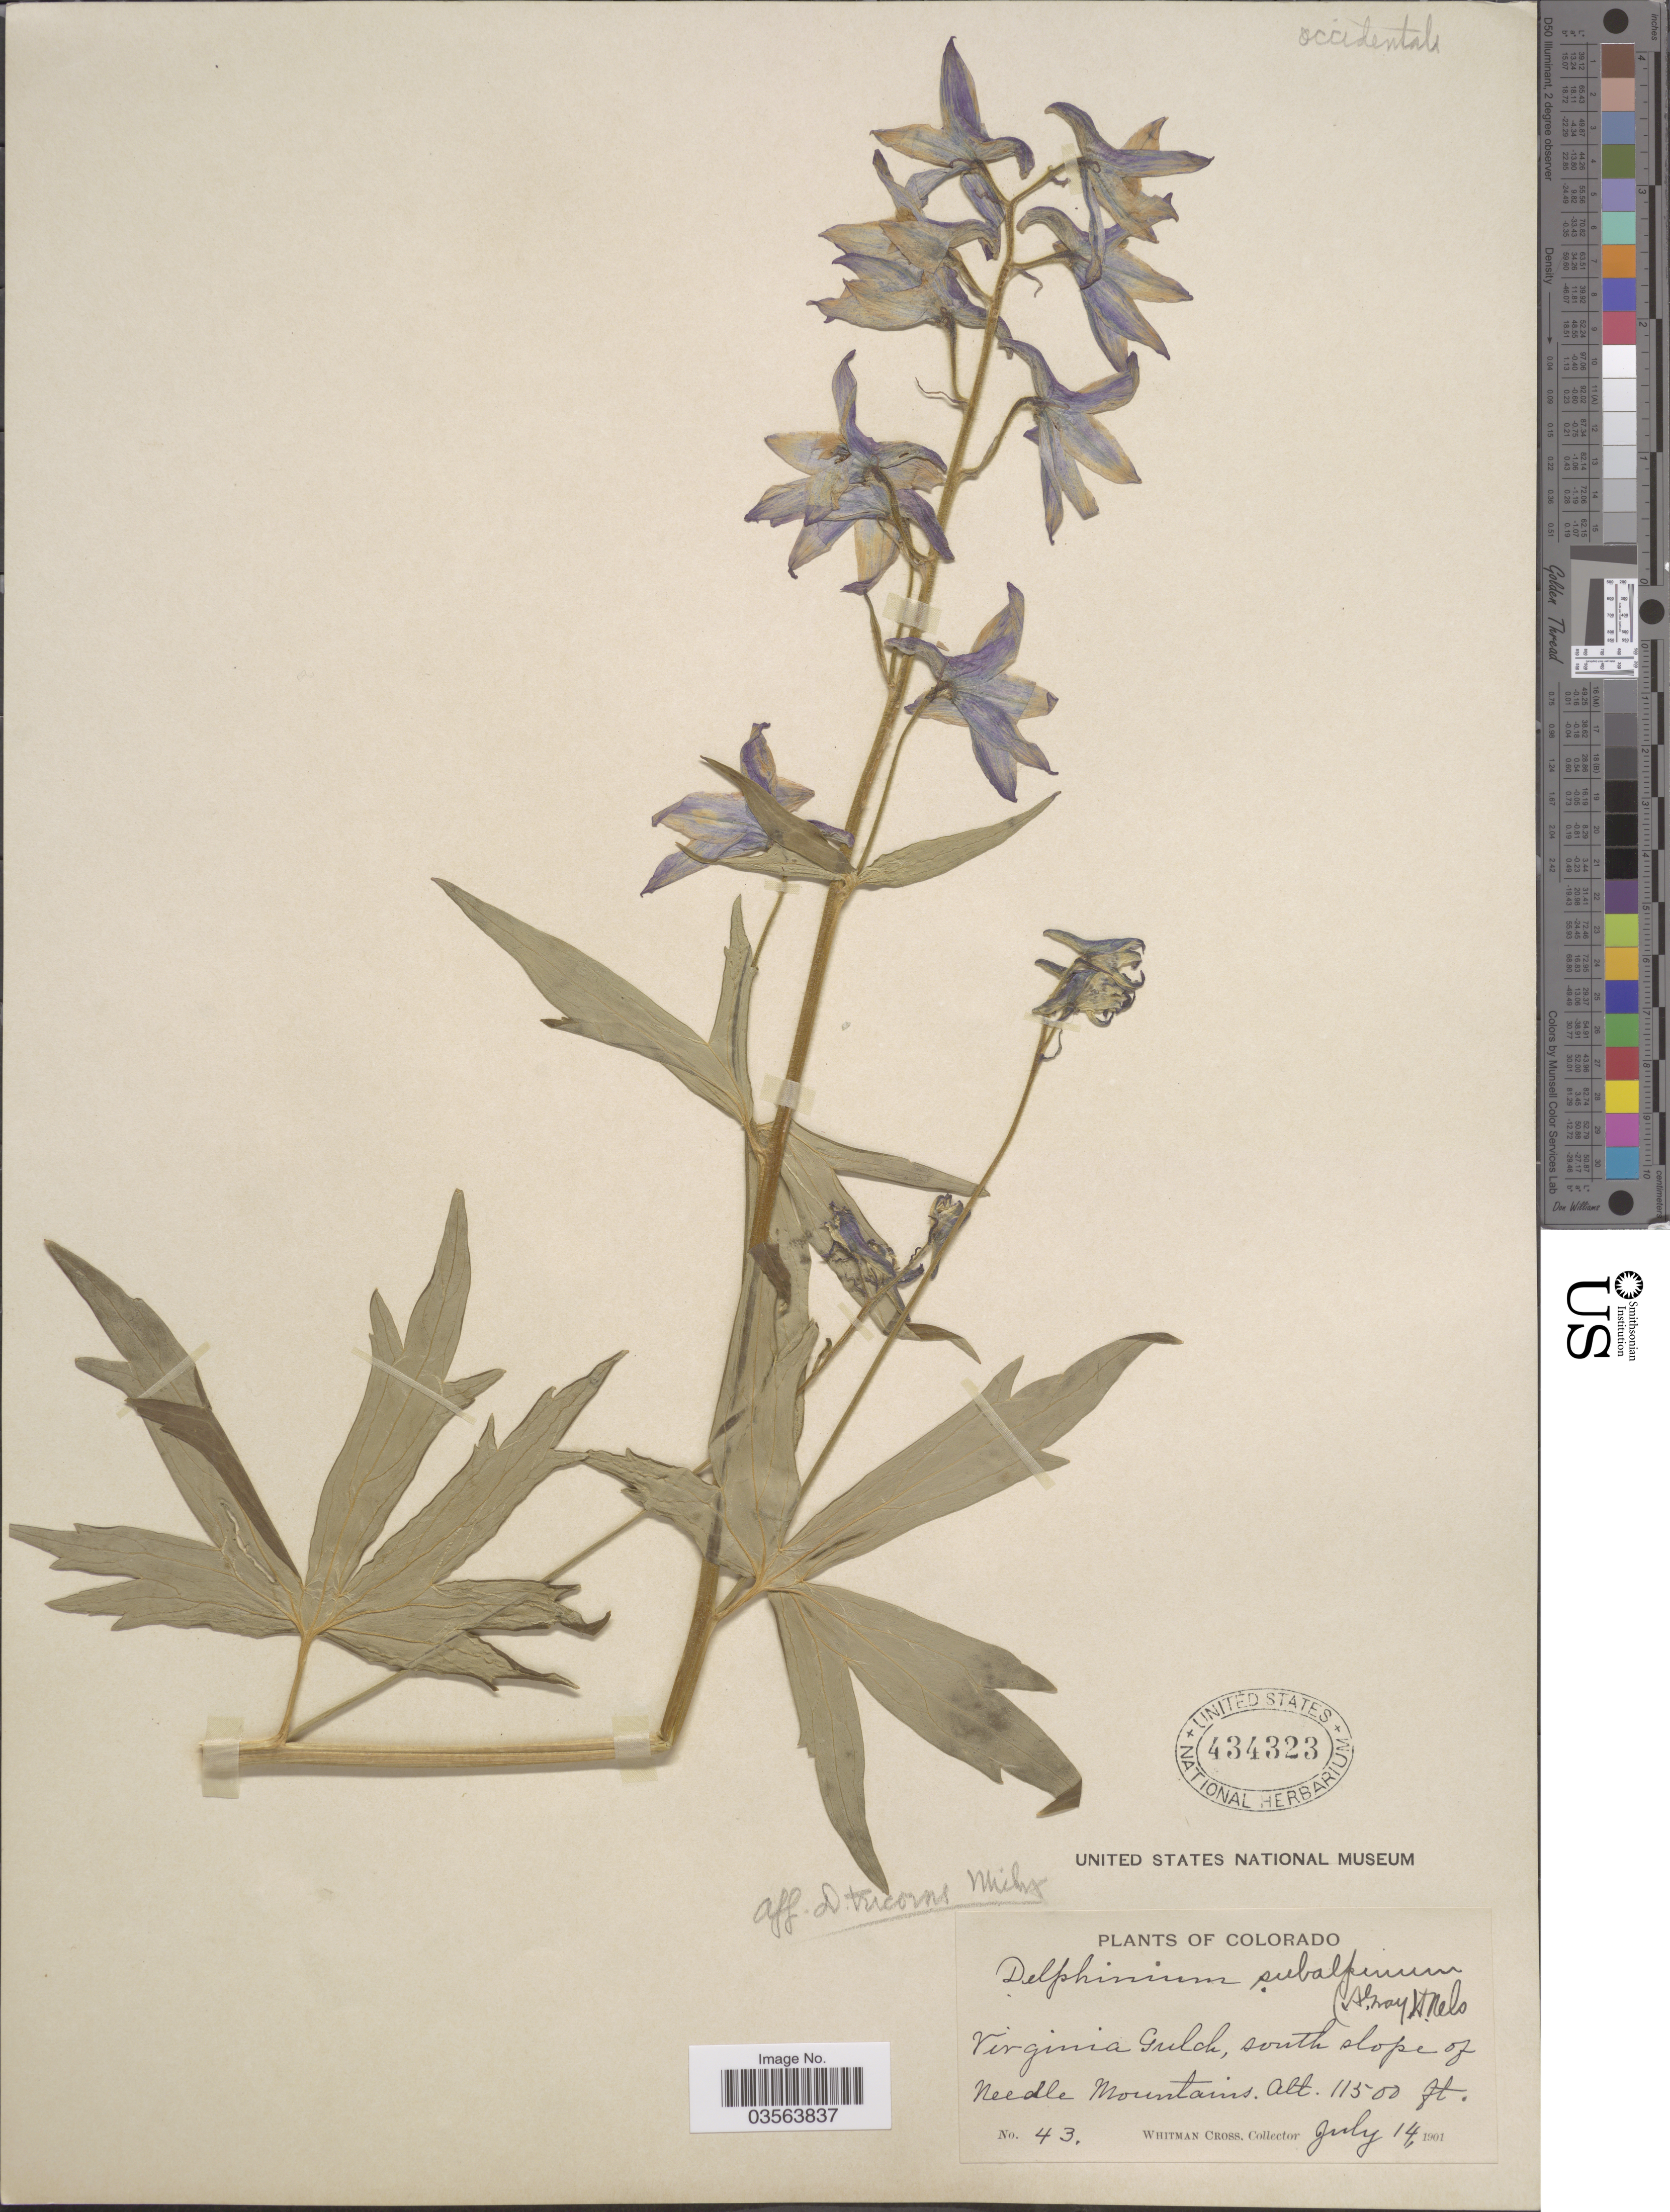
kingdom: Plantae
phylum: Tracheophyta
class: Magnoliopsida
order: Ranunculales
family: Ranunculaceae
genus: Delphinium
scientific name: Delphinium x occidentale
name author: (S. Watson) S. Watson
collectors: W. Cross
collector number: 43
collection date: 1901-07-14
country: United States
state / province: Colorado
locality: Virginia Gulch, south slope of Needle Mountains.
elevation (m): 3505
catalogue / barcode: US 434323